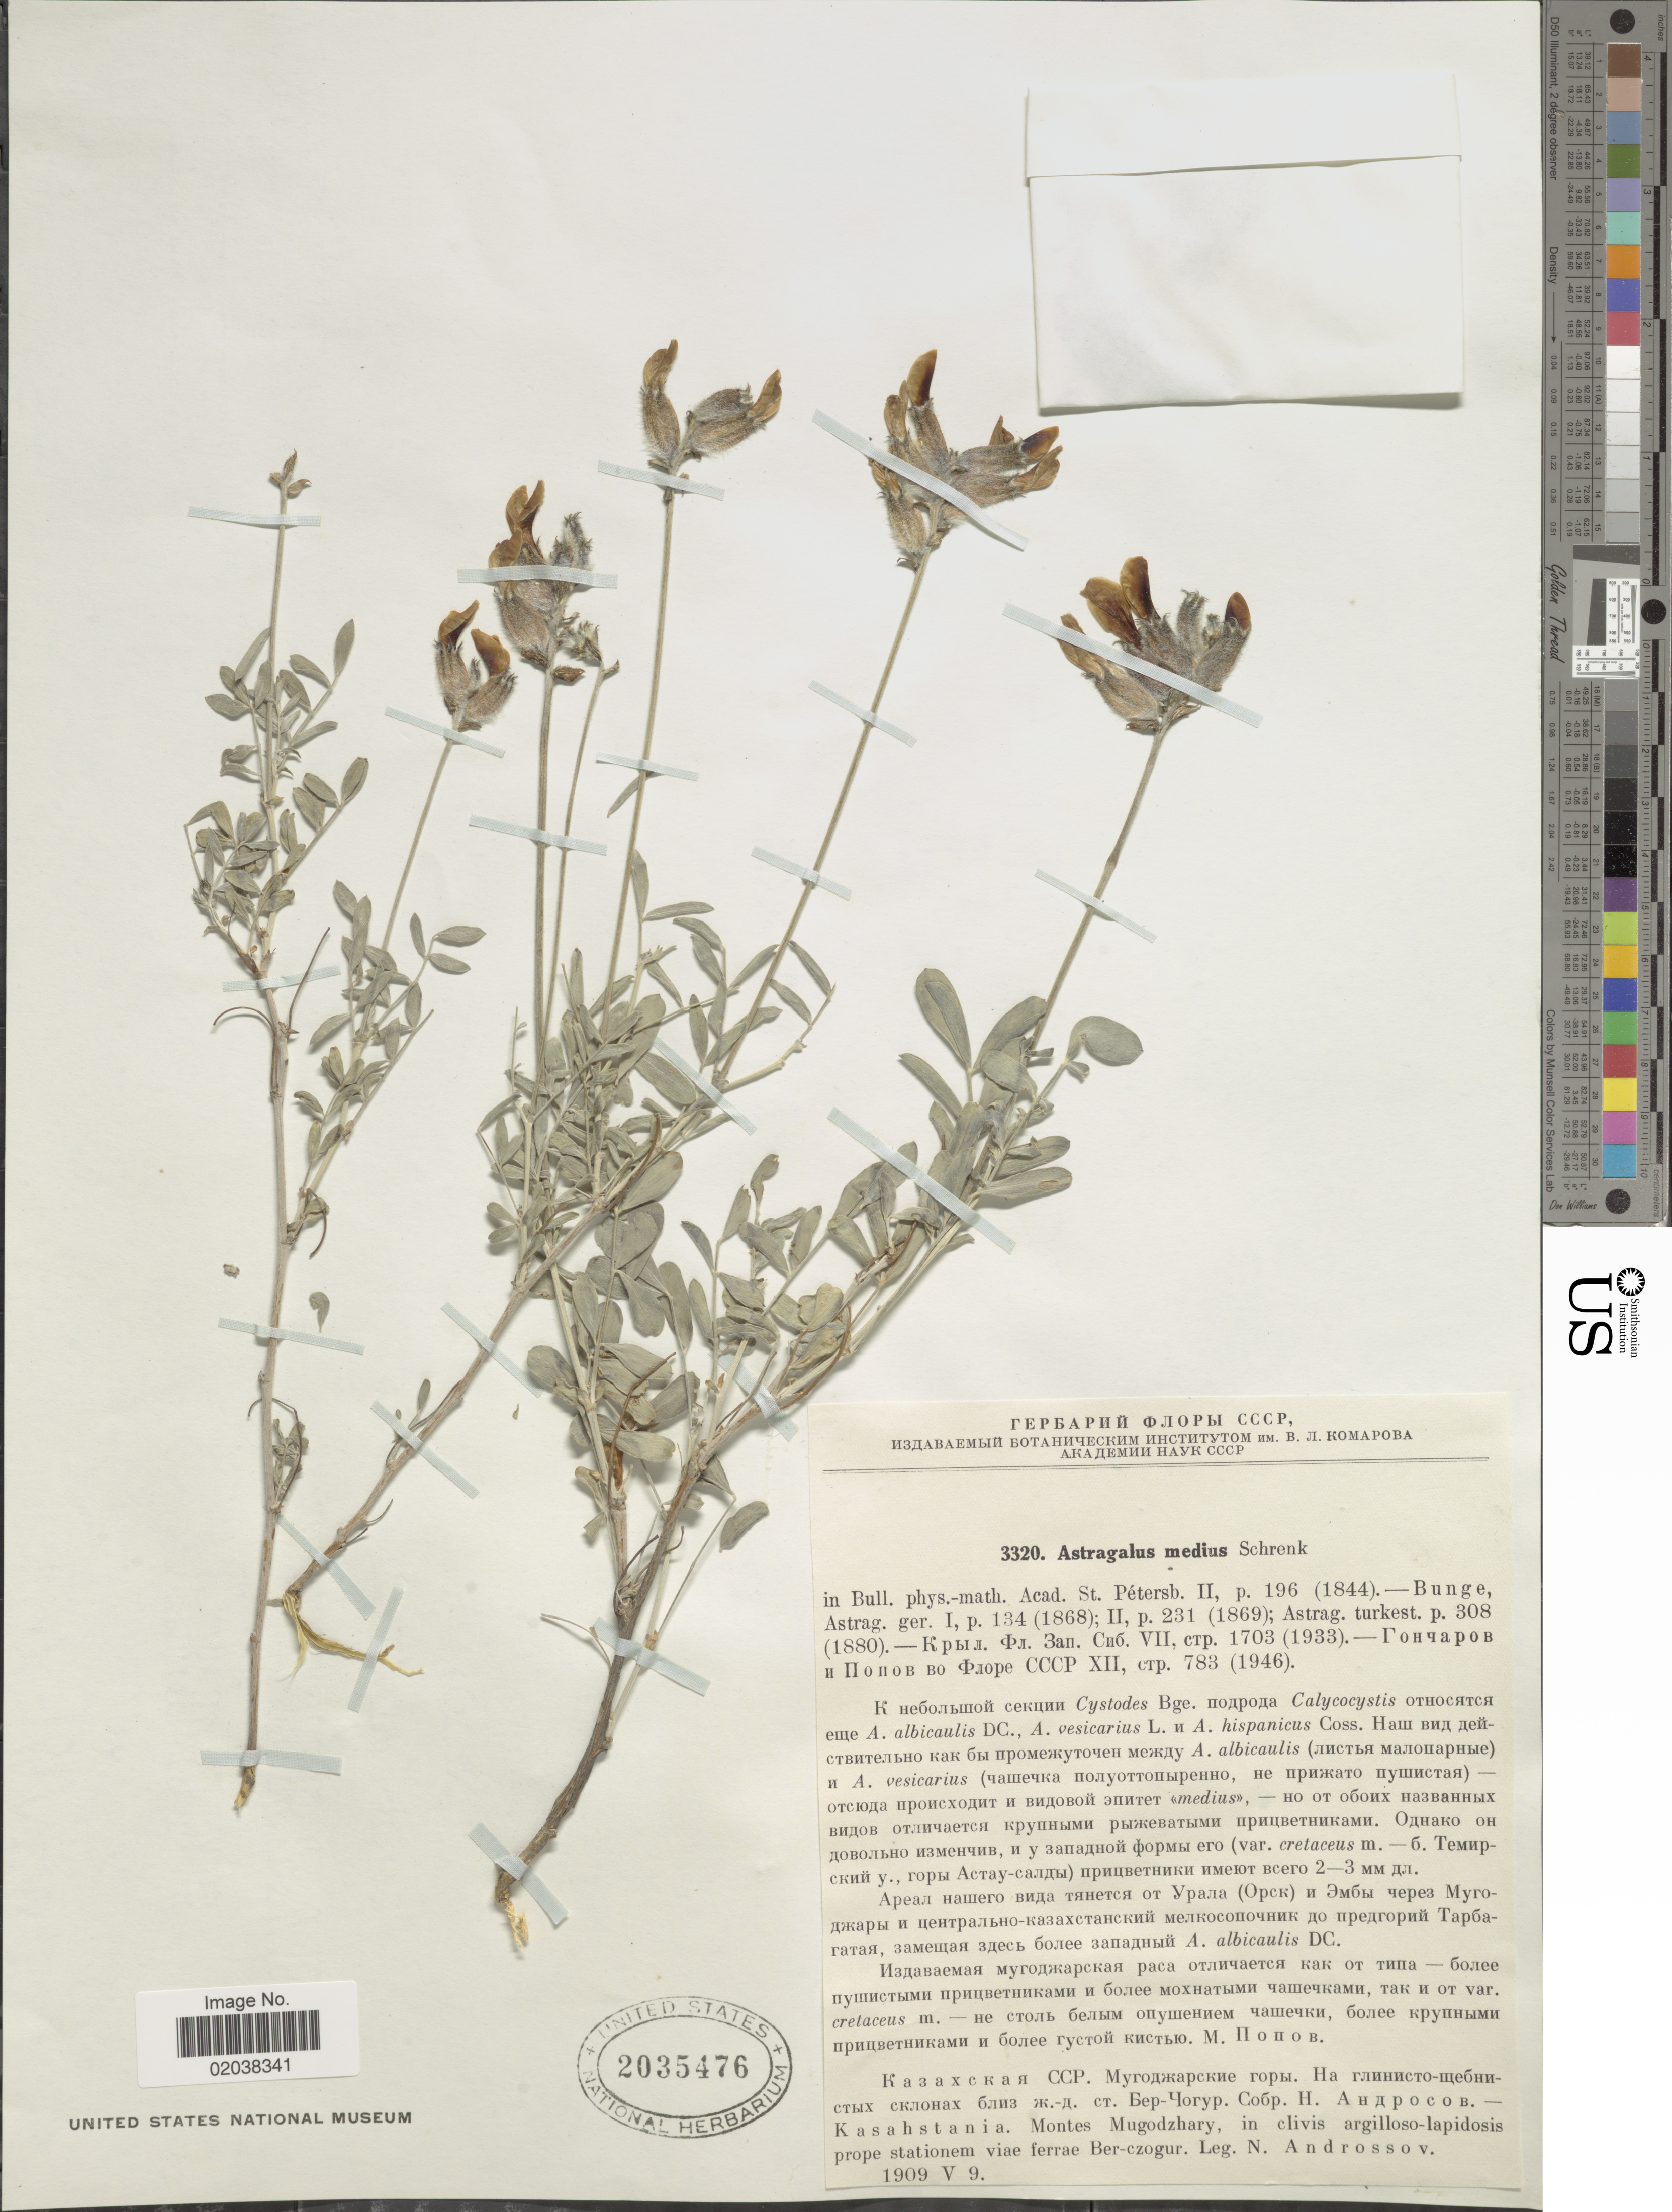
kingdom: Plantae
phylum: Tracheophyta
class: Magnoliopsida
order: Fabales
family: Fabaceae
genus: Astragalus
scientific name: Astragalus medius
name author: Schrenk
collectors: N. Androssov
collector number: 3320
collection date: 1909-05-09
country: Kazakhstan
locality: Kasahstania. Montes Mugodzhary, in clivis argilloso-lapidosis prope stationem viae ferrae Ber-czogur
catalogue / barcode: US 2035476